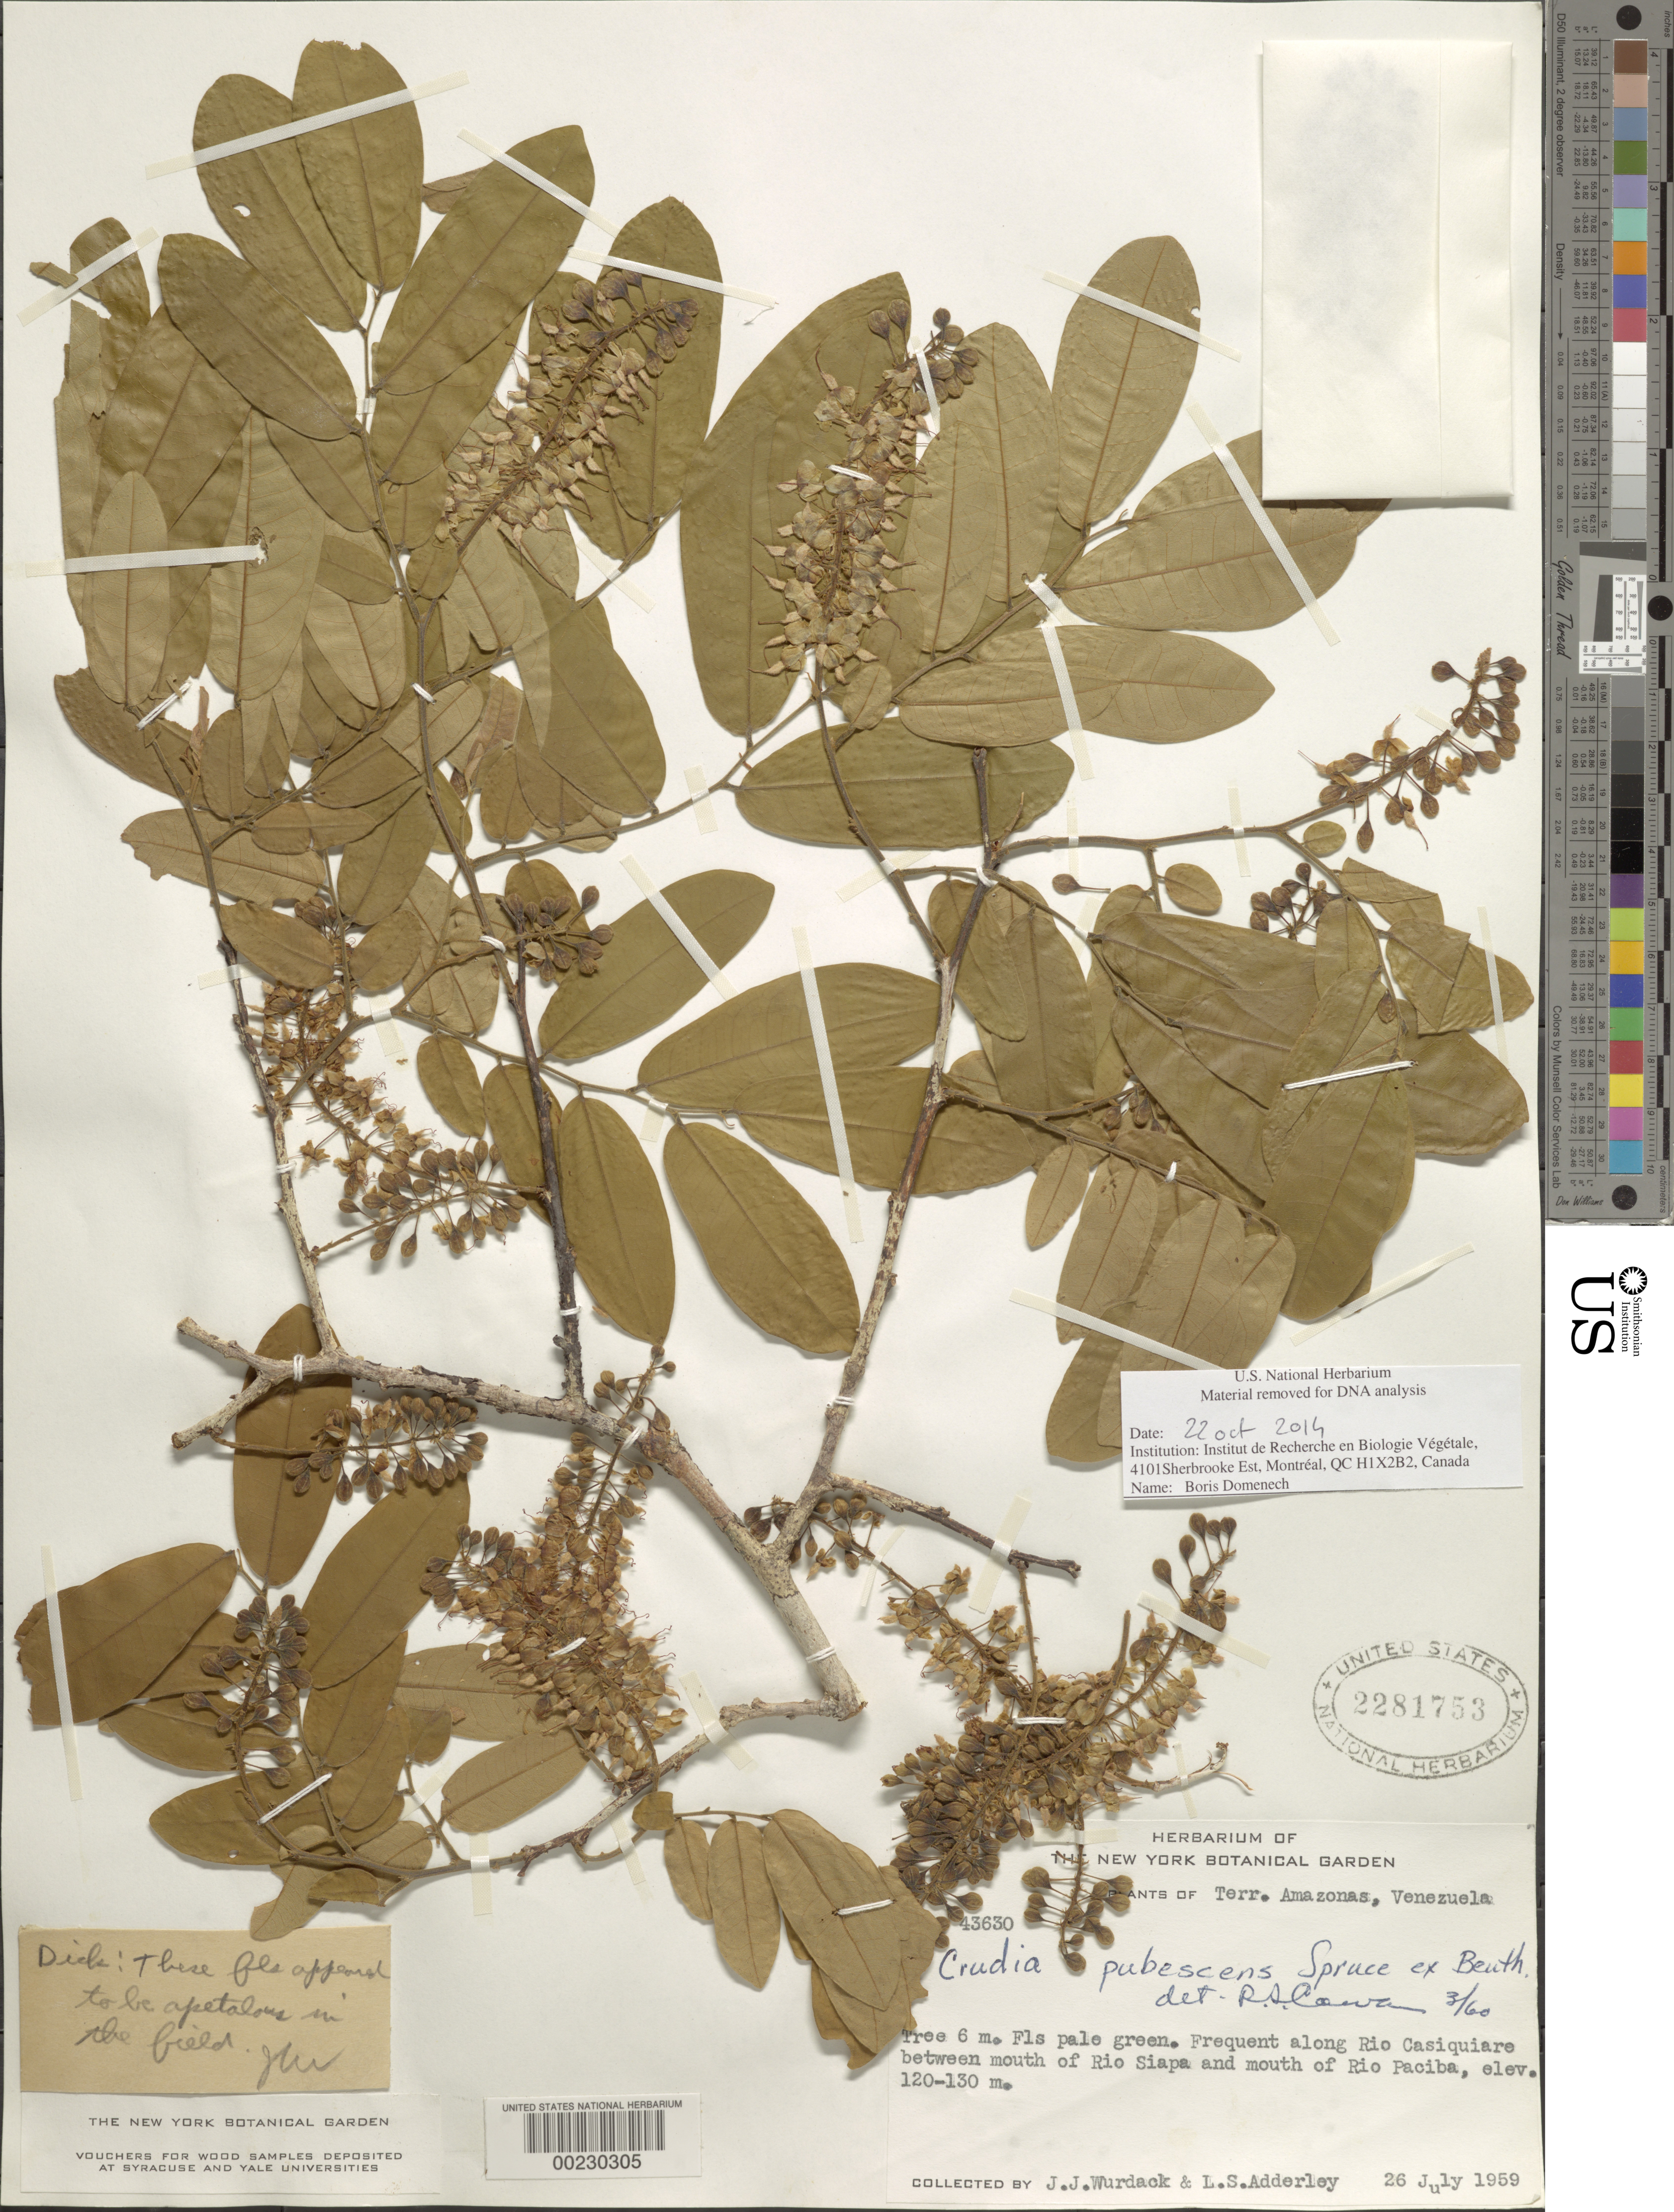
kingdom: Plantae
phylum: Tracheophyta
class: Magnoliopsida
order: Fabales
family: Fabaceae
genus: Crudia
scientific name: Crudia pubescens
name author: Spruce ex Benth. in Mart.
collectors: J. J. Wurdack & L. S. Adderley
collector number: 43630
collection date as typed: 26 Jul 1959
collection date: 1959-07-26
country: Venezuela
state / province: Amazonas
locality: Along rio casiquiare between mouth of rio siapa and mouth of rio paciba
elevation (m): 120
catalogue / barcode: US 2281753